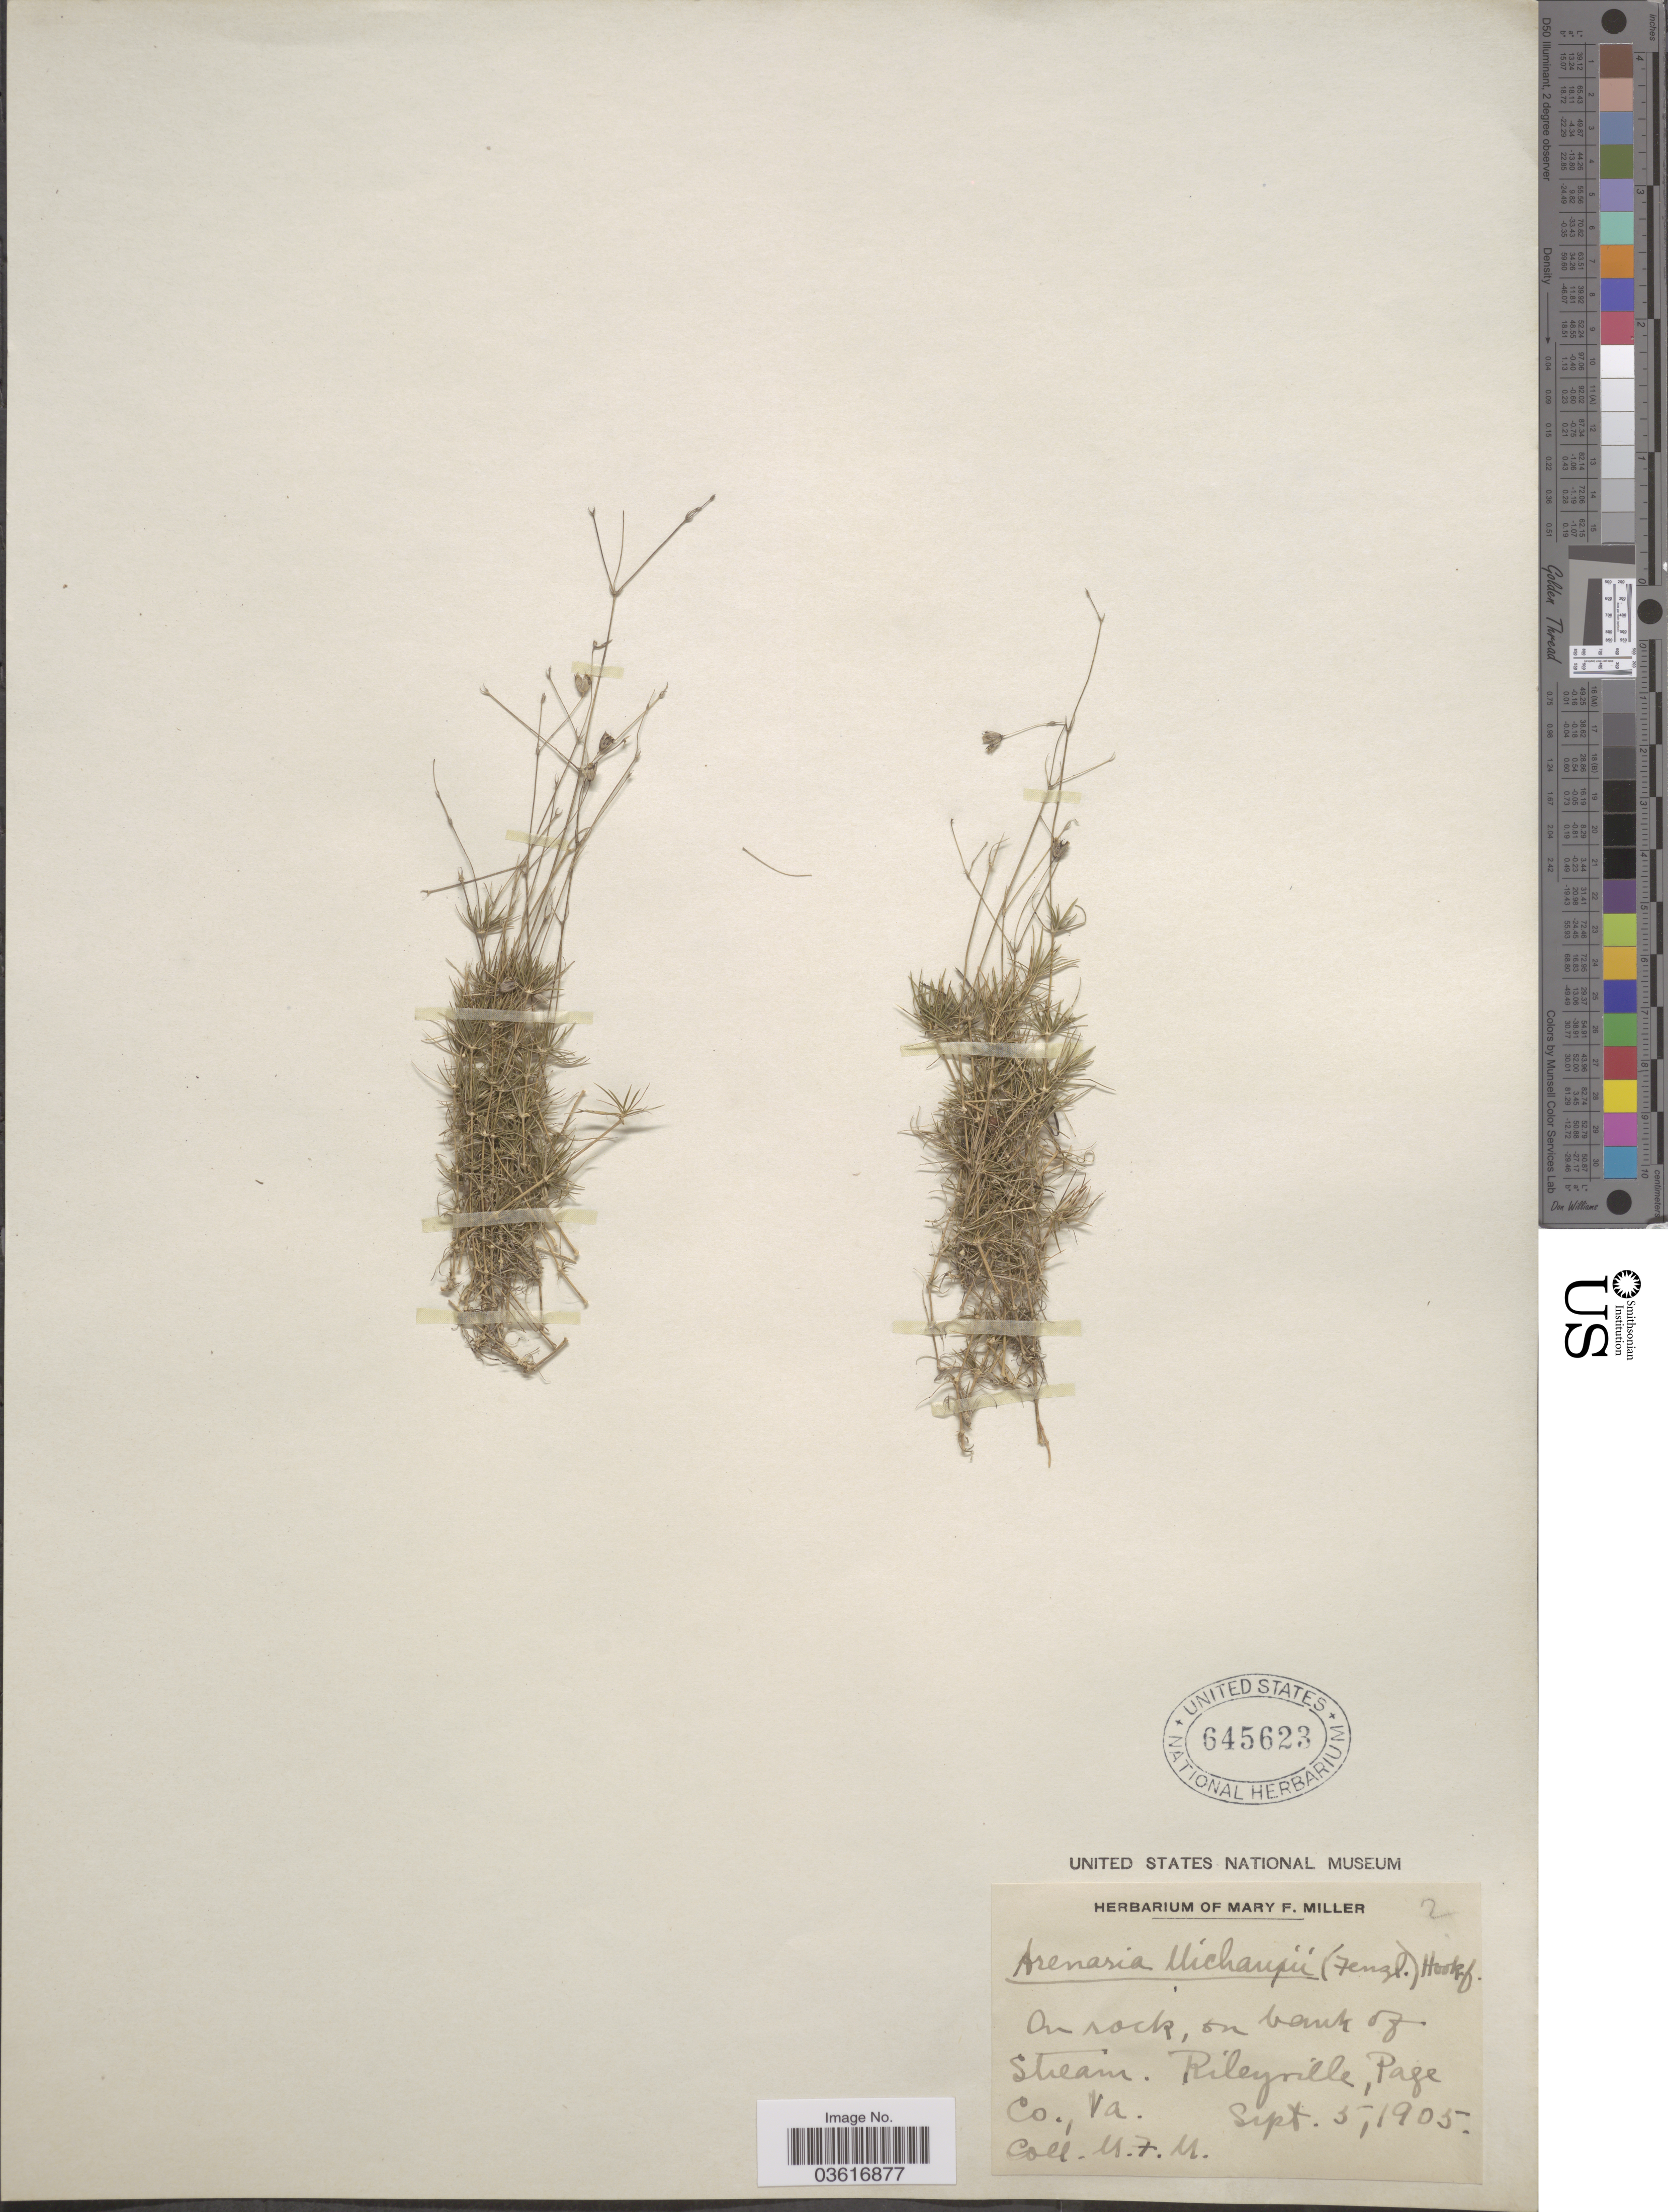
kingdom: Plantae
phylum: Tracheophyta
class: Magnoliopsida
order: Caryophyllales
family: Caryophyllaceae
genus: Minuartia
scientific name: Minuartia stricta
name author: (Sw.) Hiern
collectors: M. Miller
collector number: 2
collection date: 1905-09-05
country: United States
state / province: Virginia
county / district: Page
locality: Rileyville, Page Co.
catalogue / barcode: US 645623